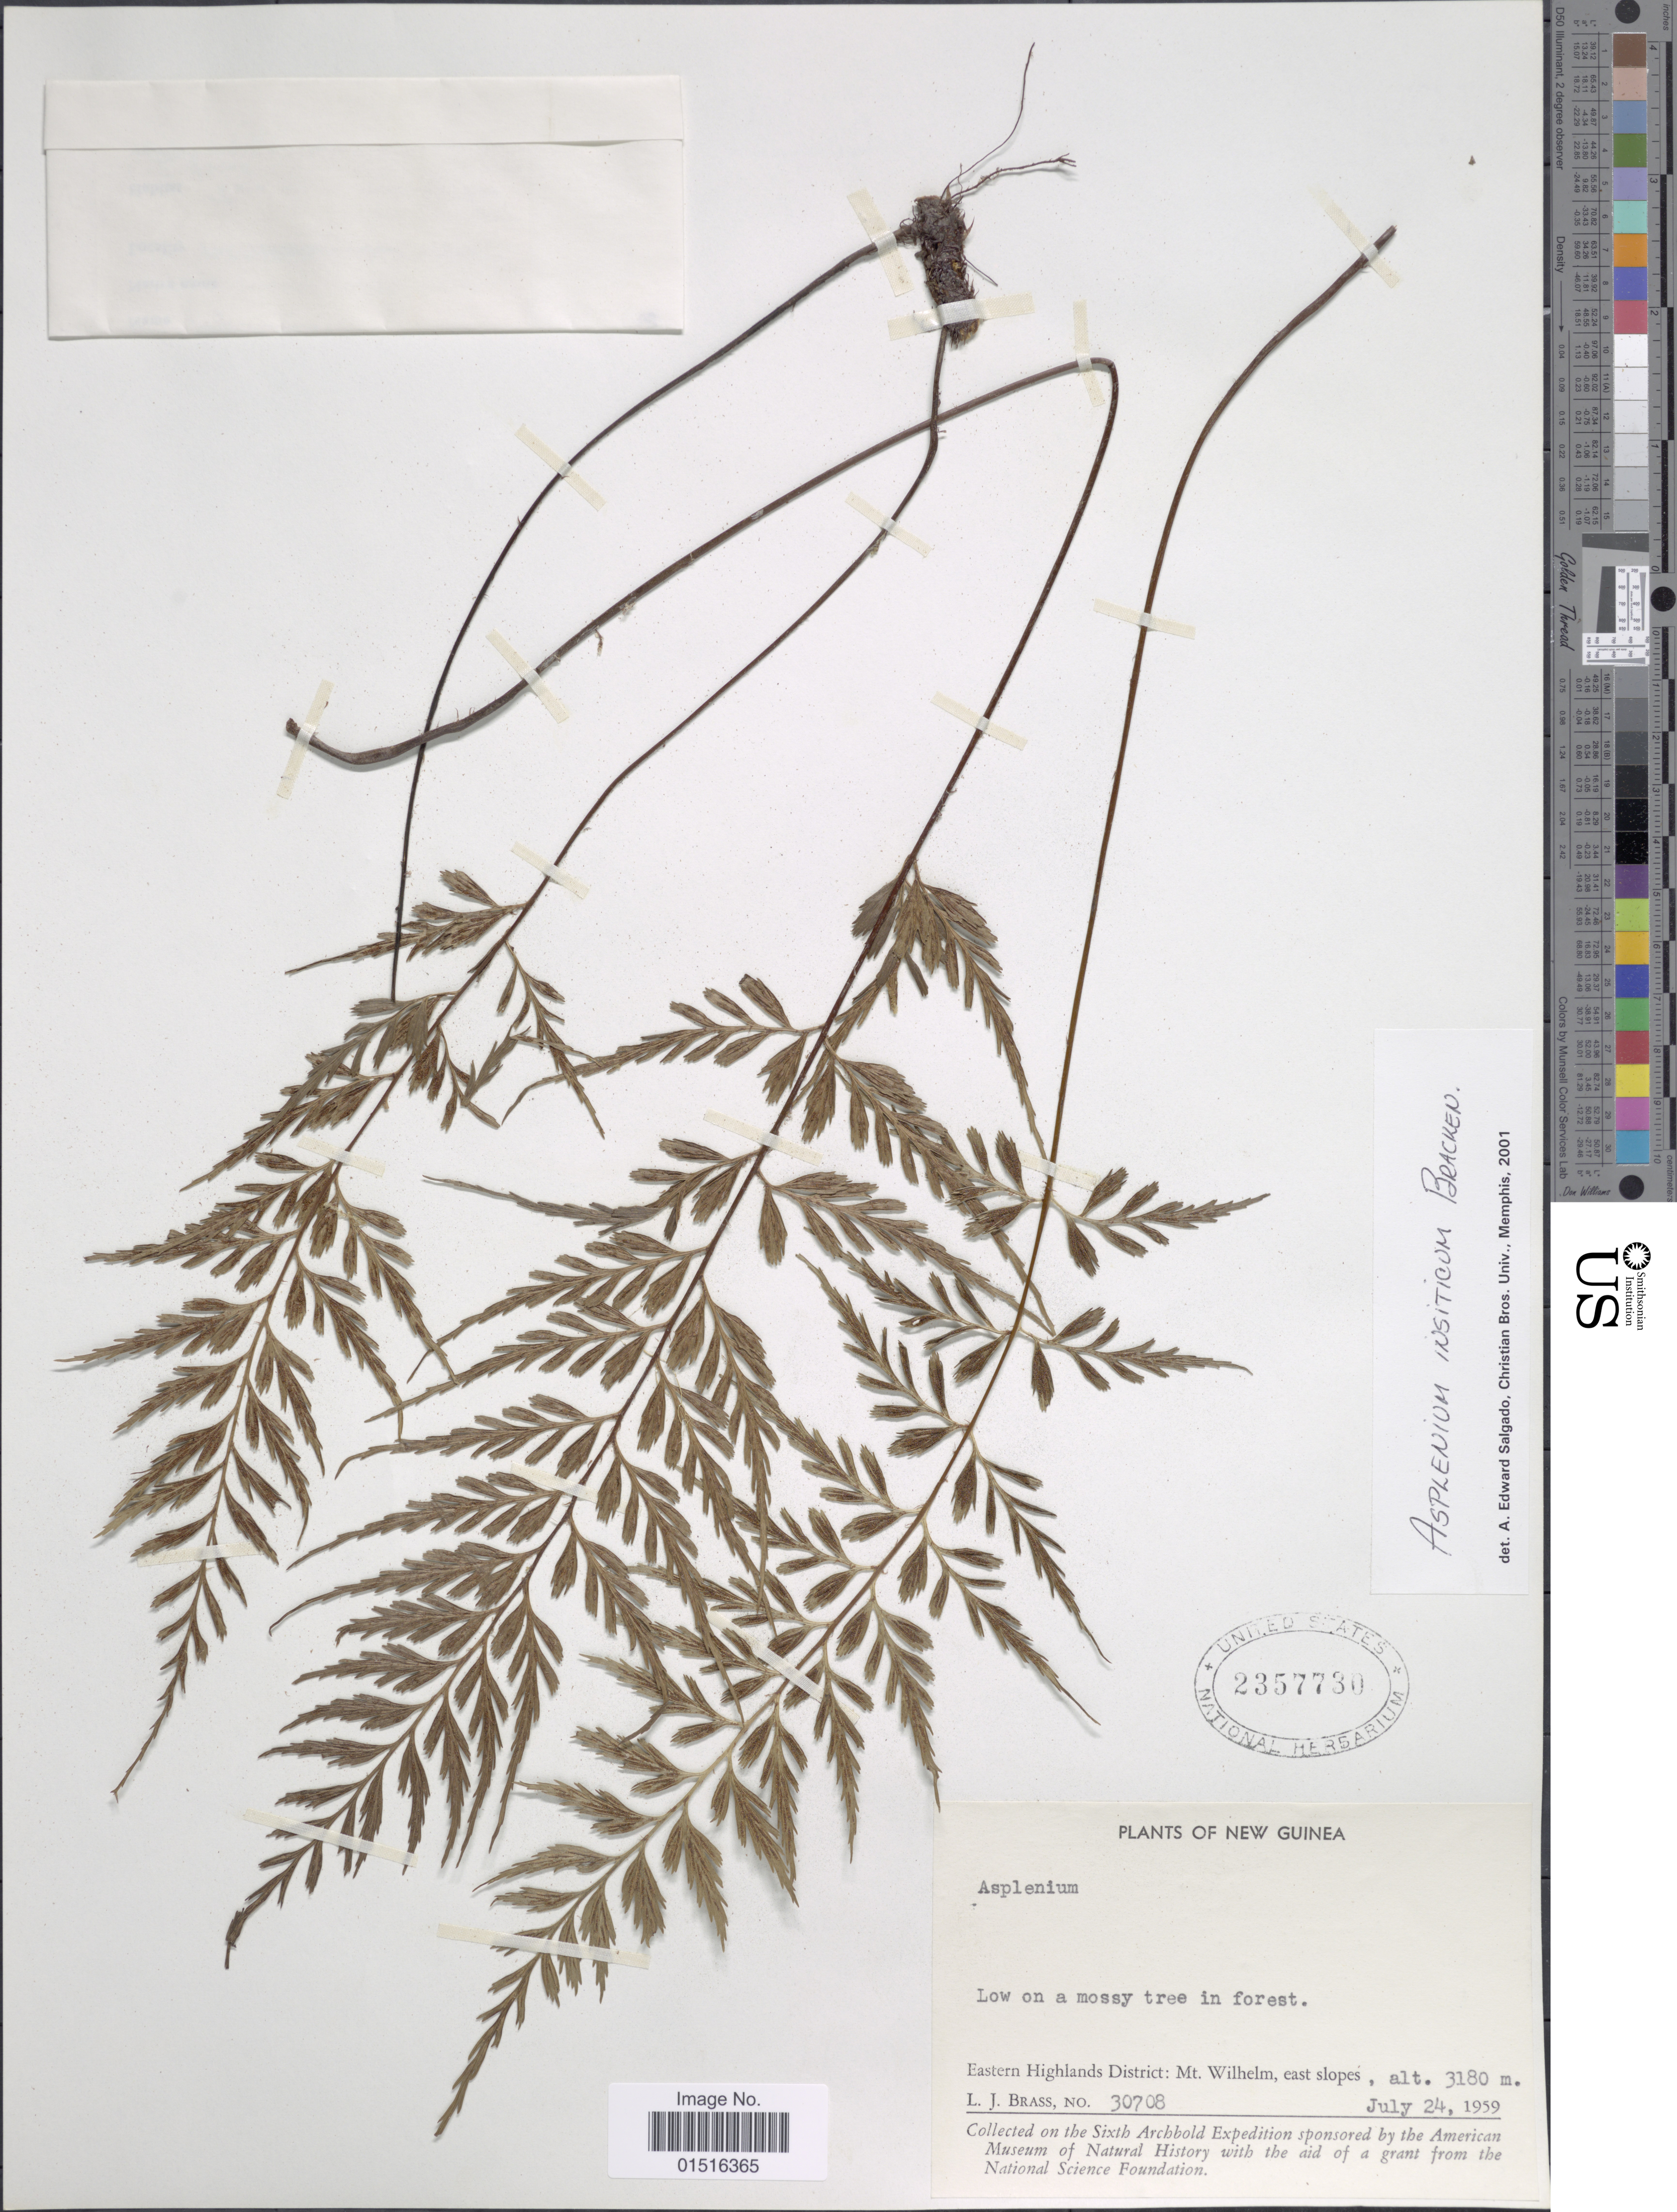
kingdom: Plantae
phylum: Tracheophyta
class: Polypodiopsida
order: Polypodiales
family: Aspleniaceae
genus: Asplenium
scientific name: Asplenium insiticium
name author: Brack. in Wilkes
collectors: L. J. Brass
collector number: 30708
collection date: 1959-07-24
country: Papua New Guinea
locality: New Guinea, Eastern Highlands District: Mt. Wilhelm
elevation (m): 3180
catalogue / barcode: US 2357730